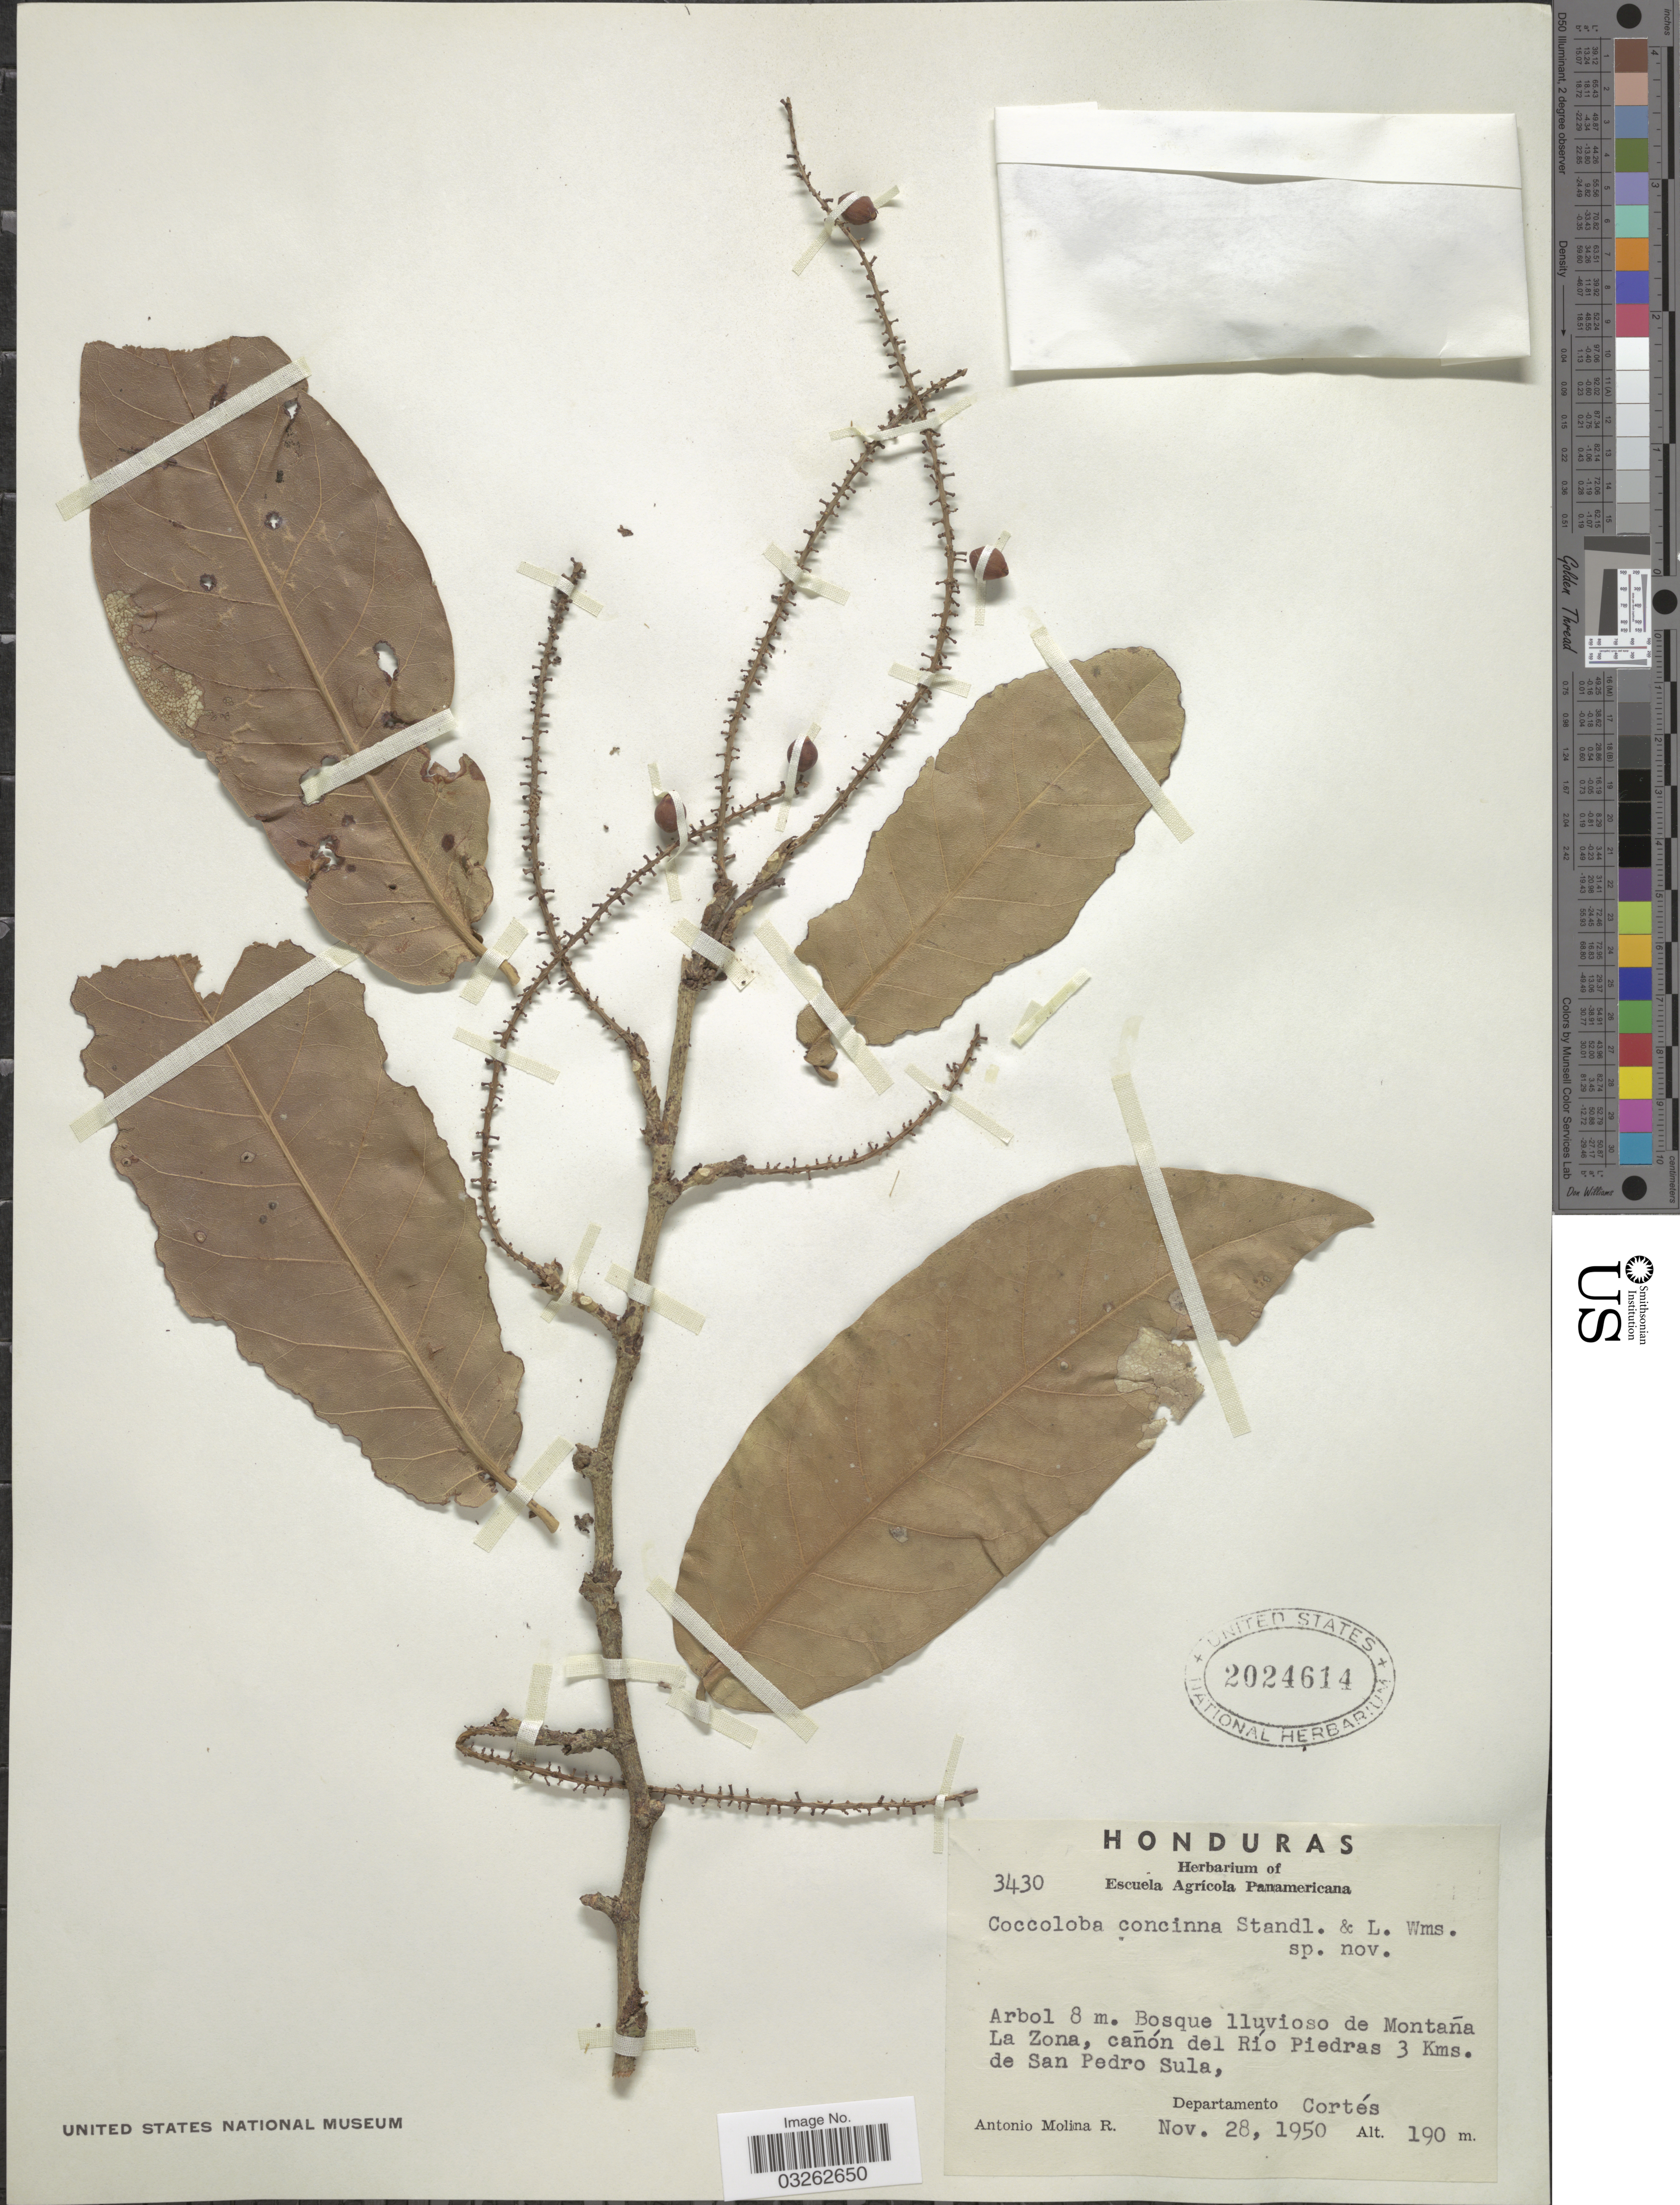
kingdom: Plantae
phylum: Tracheophyta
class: Magnoliopsida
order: Caryophyllales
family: Polygonaceae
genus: Coccoloba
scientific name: Coccoloba concinna Standl. & L.O. Williams sp. nov. ined.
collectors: A. Molina R.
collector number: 3430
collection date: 1950-11-28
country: Honduras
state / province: Cortés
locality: Bosque lluvioso de Montaña La Zona, cañón del Río Piedras 3 Kms. de San Pedro Sula, Departamento Cortés.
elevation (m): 190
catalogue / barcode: US 2024614